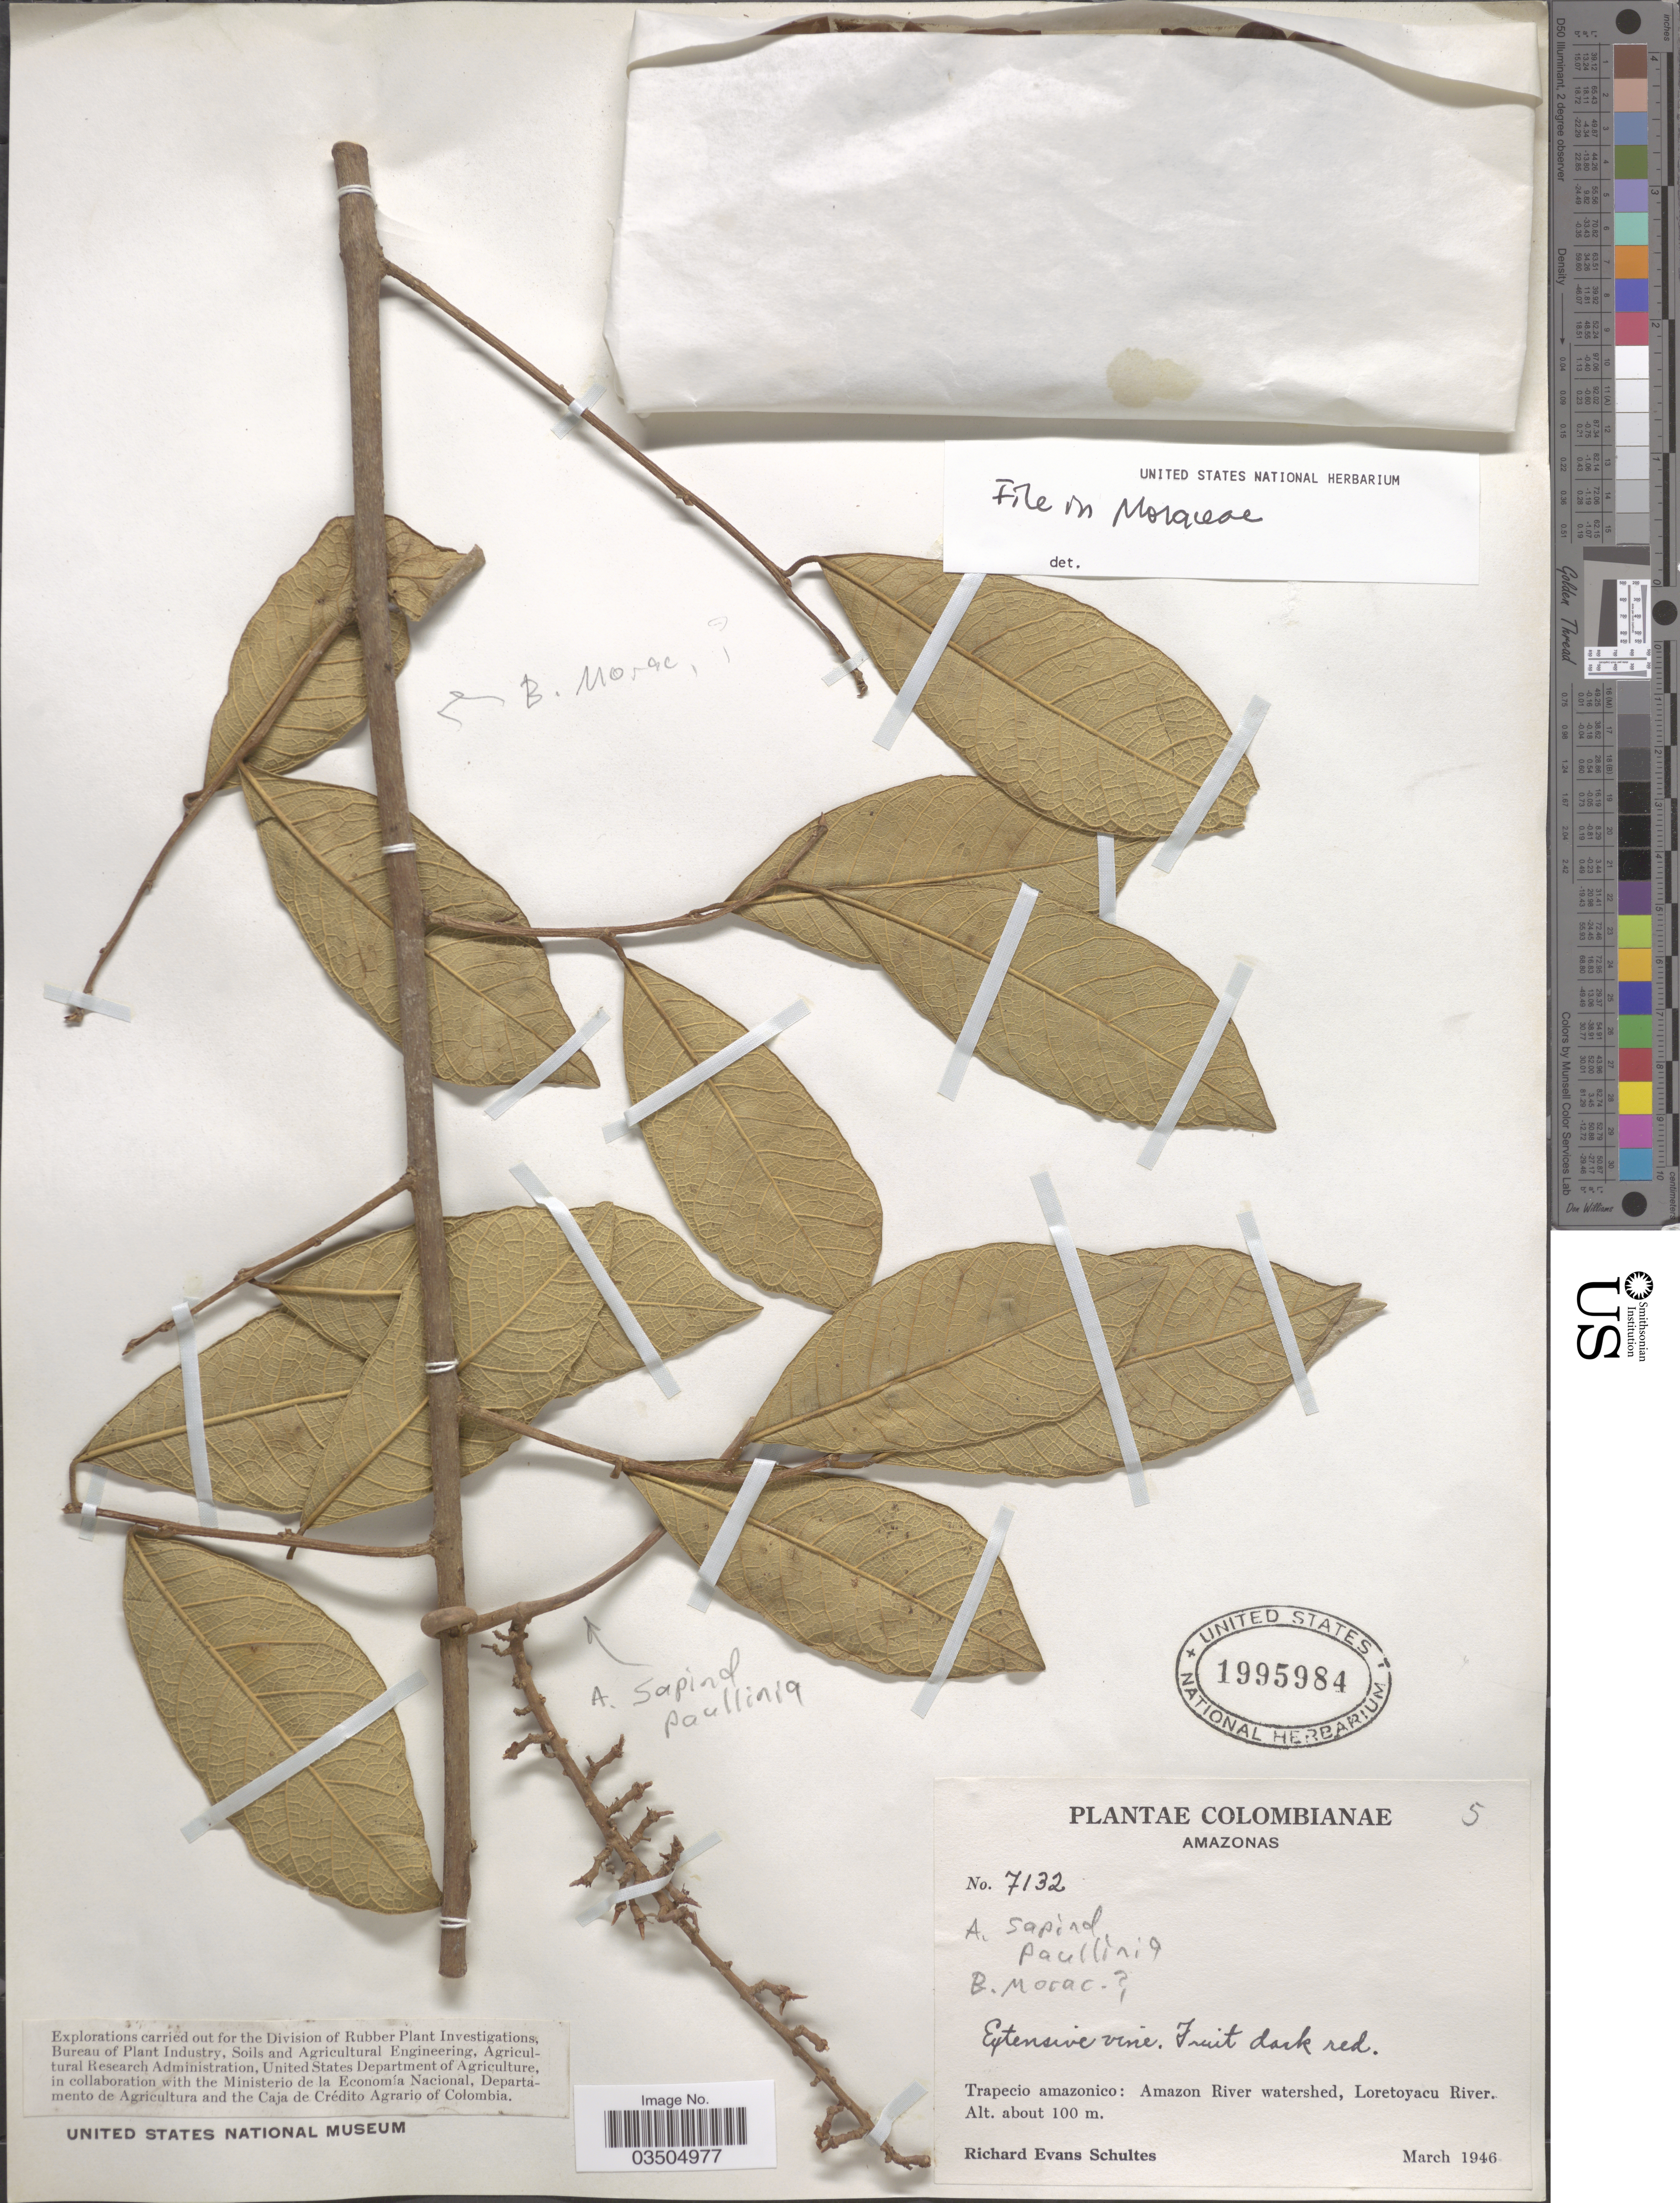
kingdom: Plantae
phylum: Tracheophyta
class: Magnoliopsida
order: Proteales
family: Proteaceae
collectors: R. E. Schultes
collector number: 7132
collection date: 1946-03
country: Colombia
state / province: Amazônas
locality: Trapecio amazonica: Amazon River watershed, Loretoyacu River.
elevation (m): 100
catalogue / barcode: US 1995984